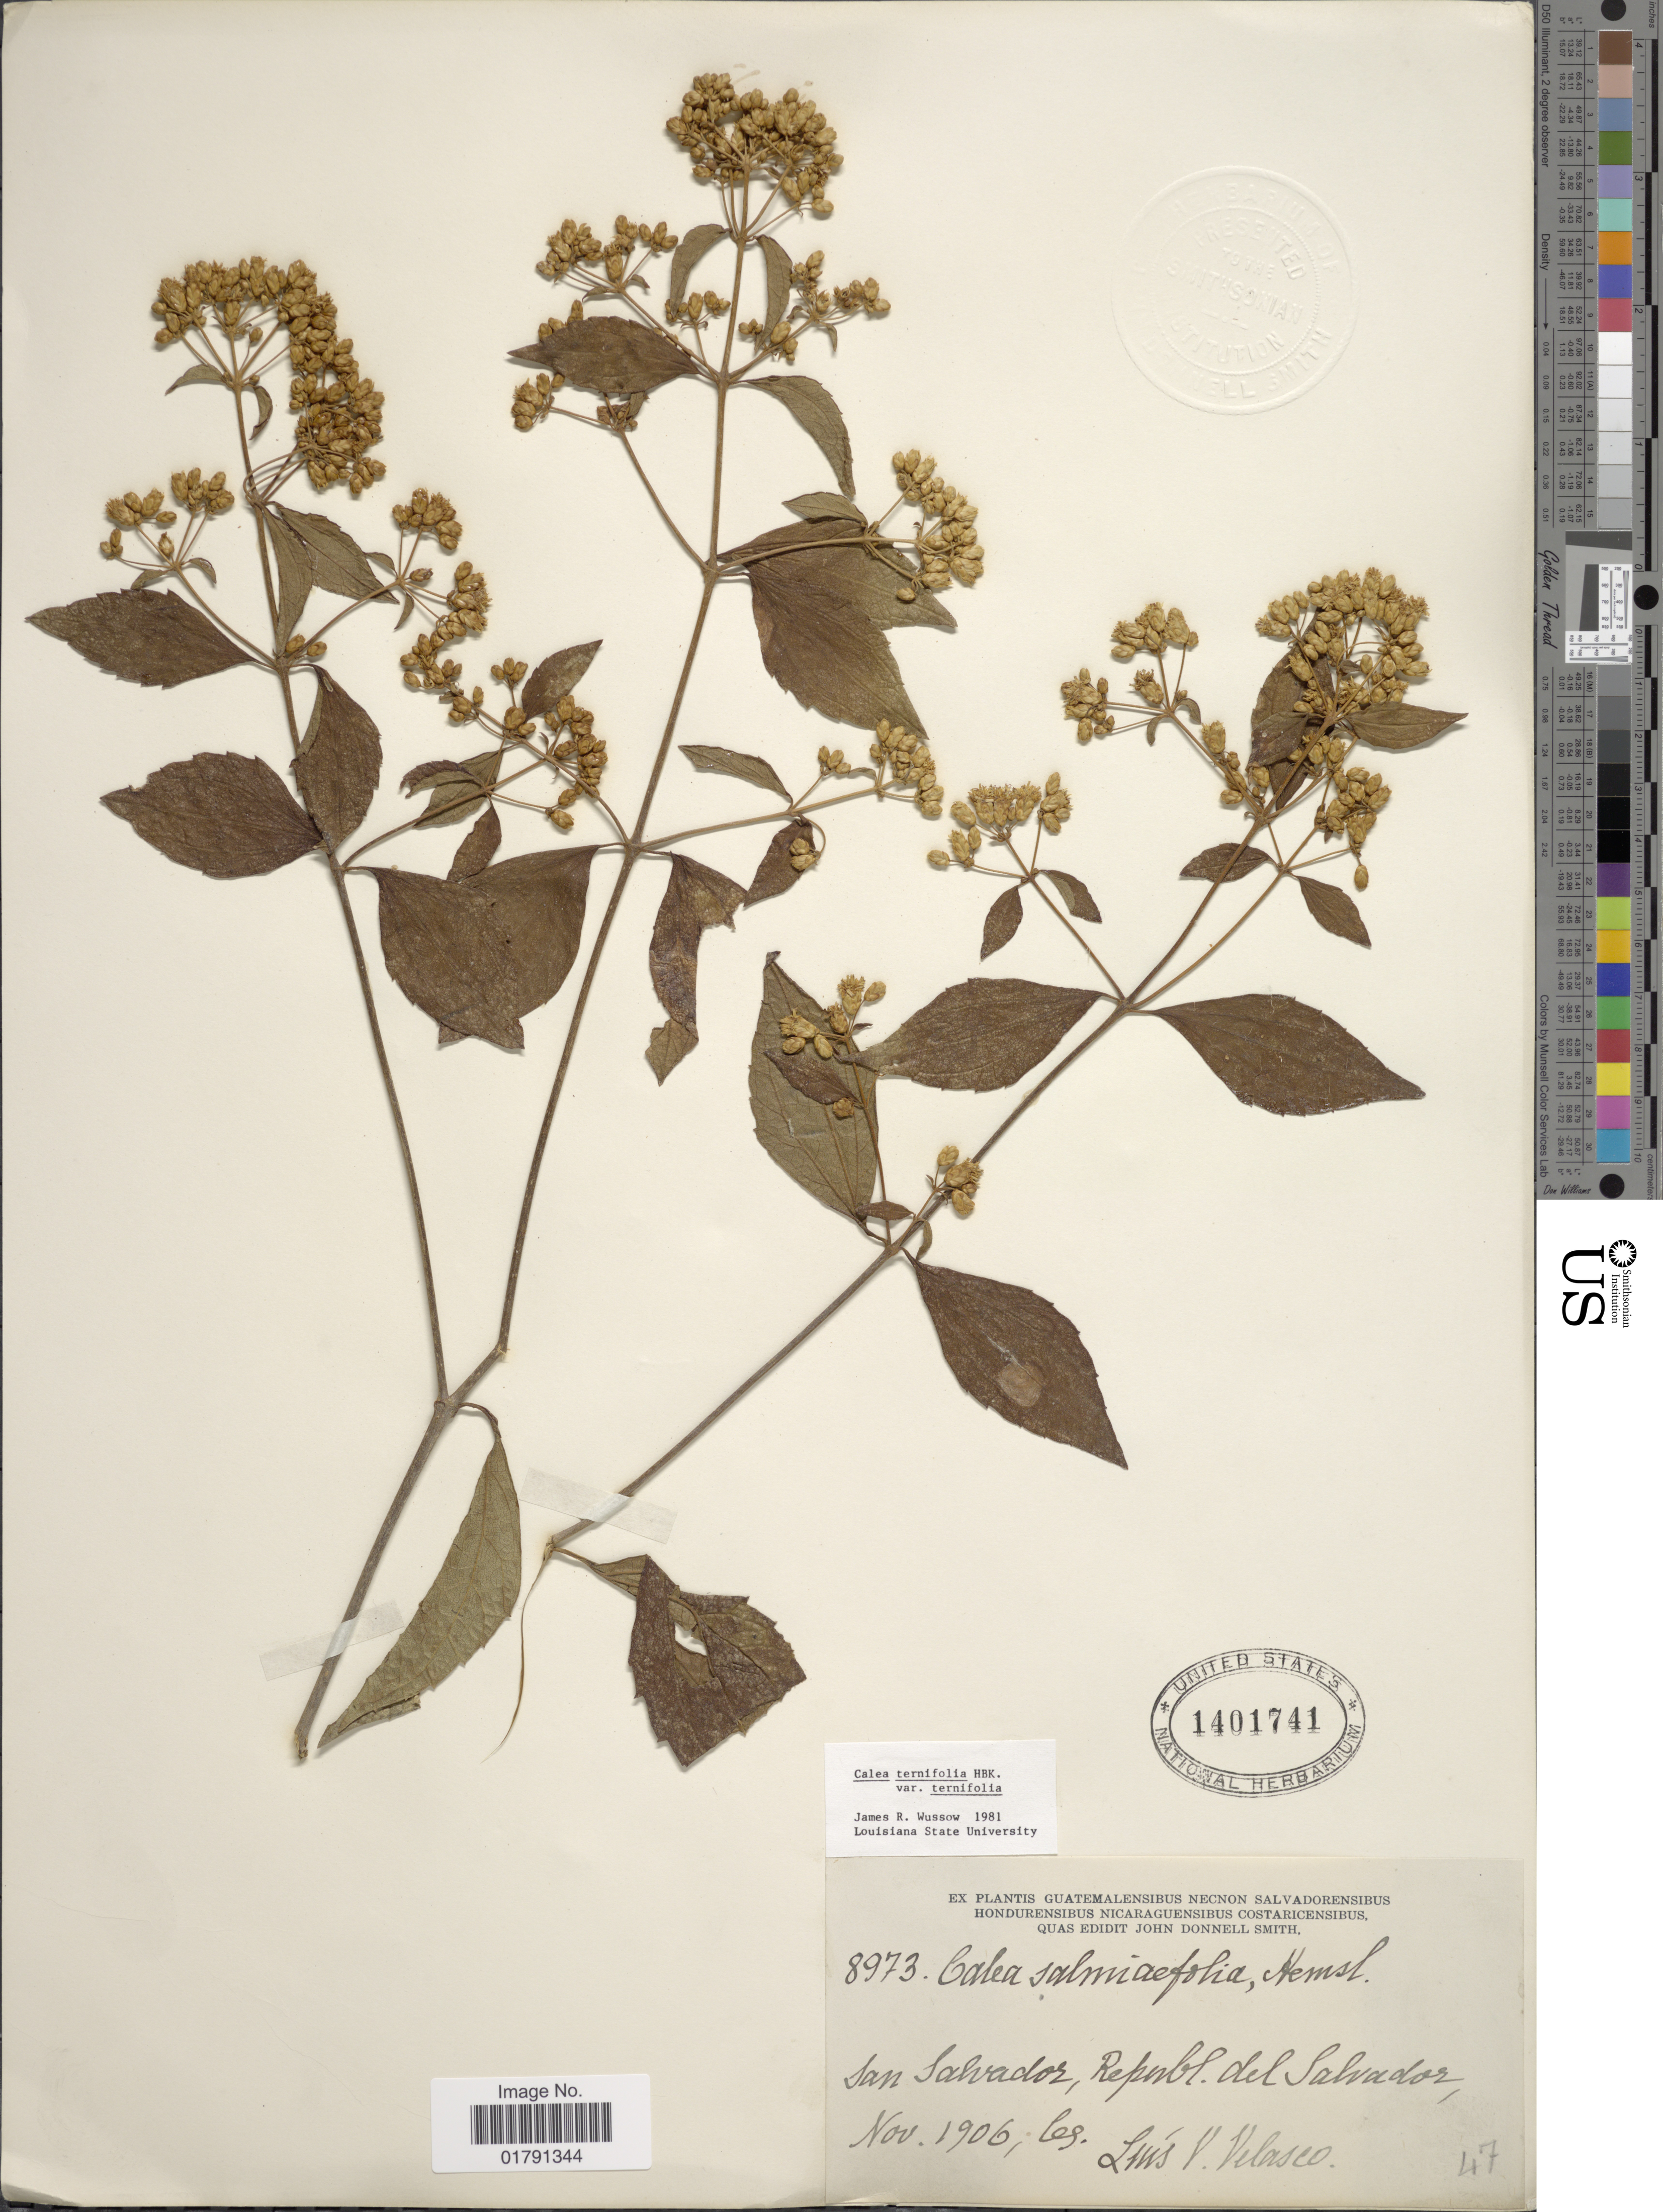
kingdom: Plantae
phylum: Tracheophyta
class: Magnoliopsida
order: Asterales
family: Asteraceae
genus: Calea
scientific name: Calea ternifolia var. ternifolia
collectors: L. Velasco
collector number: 8973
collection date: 1906-11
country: El Salvador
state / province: San Salvador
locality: Republ. del Salvador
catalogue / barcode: US 1401741